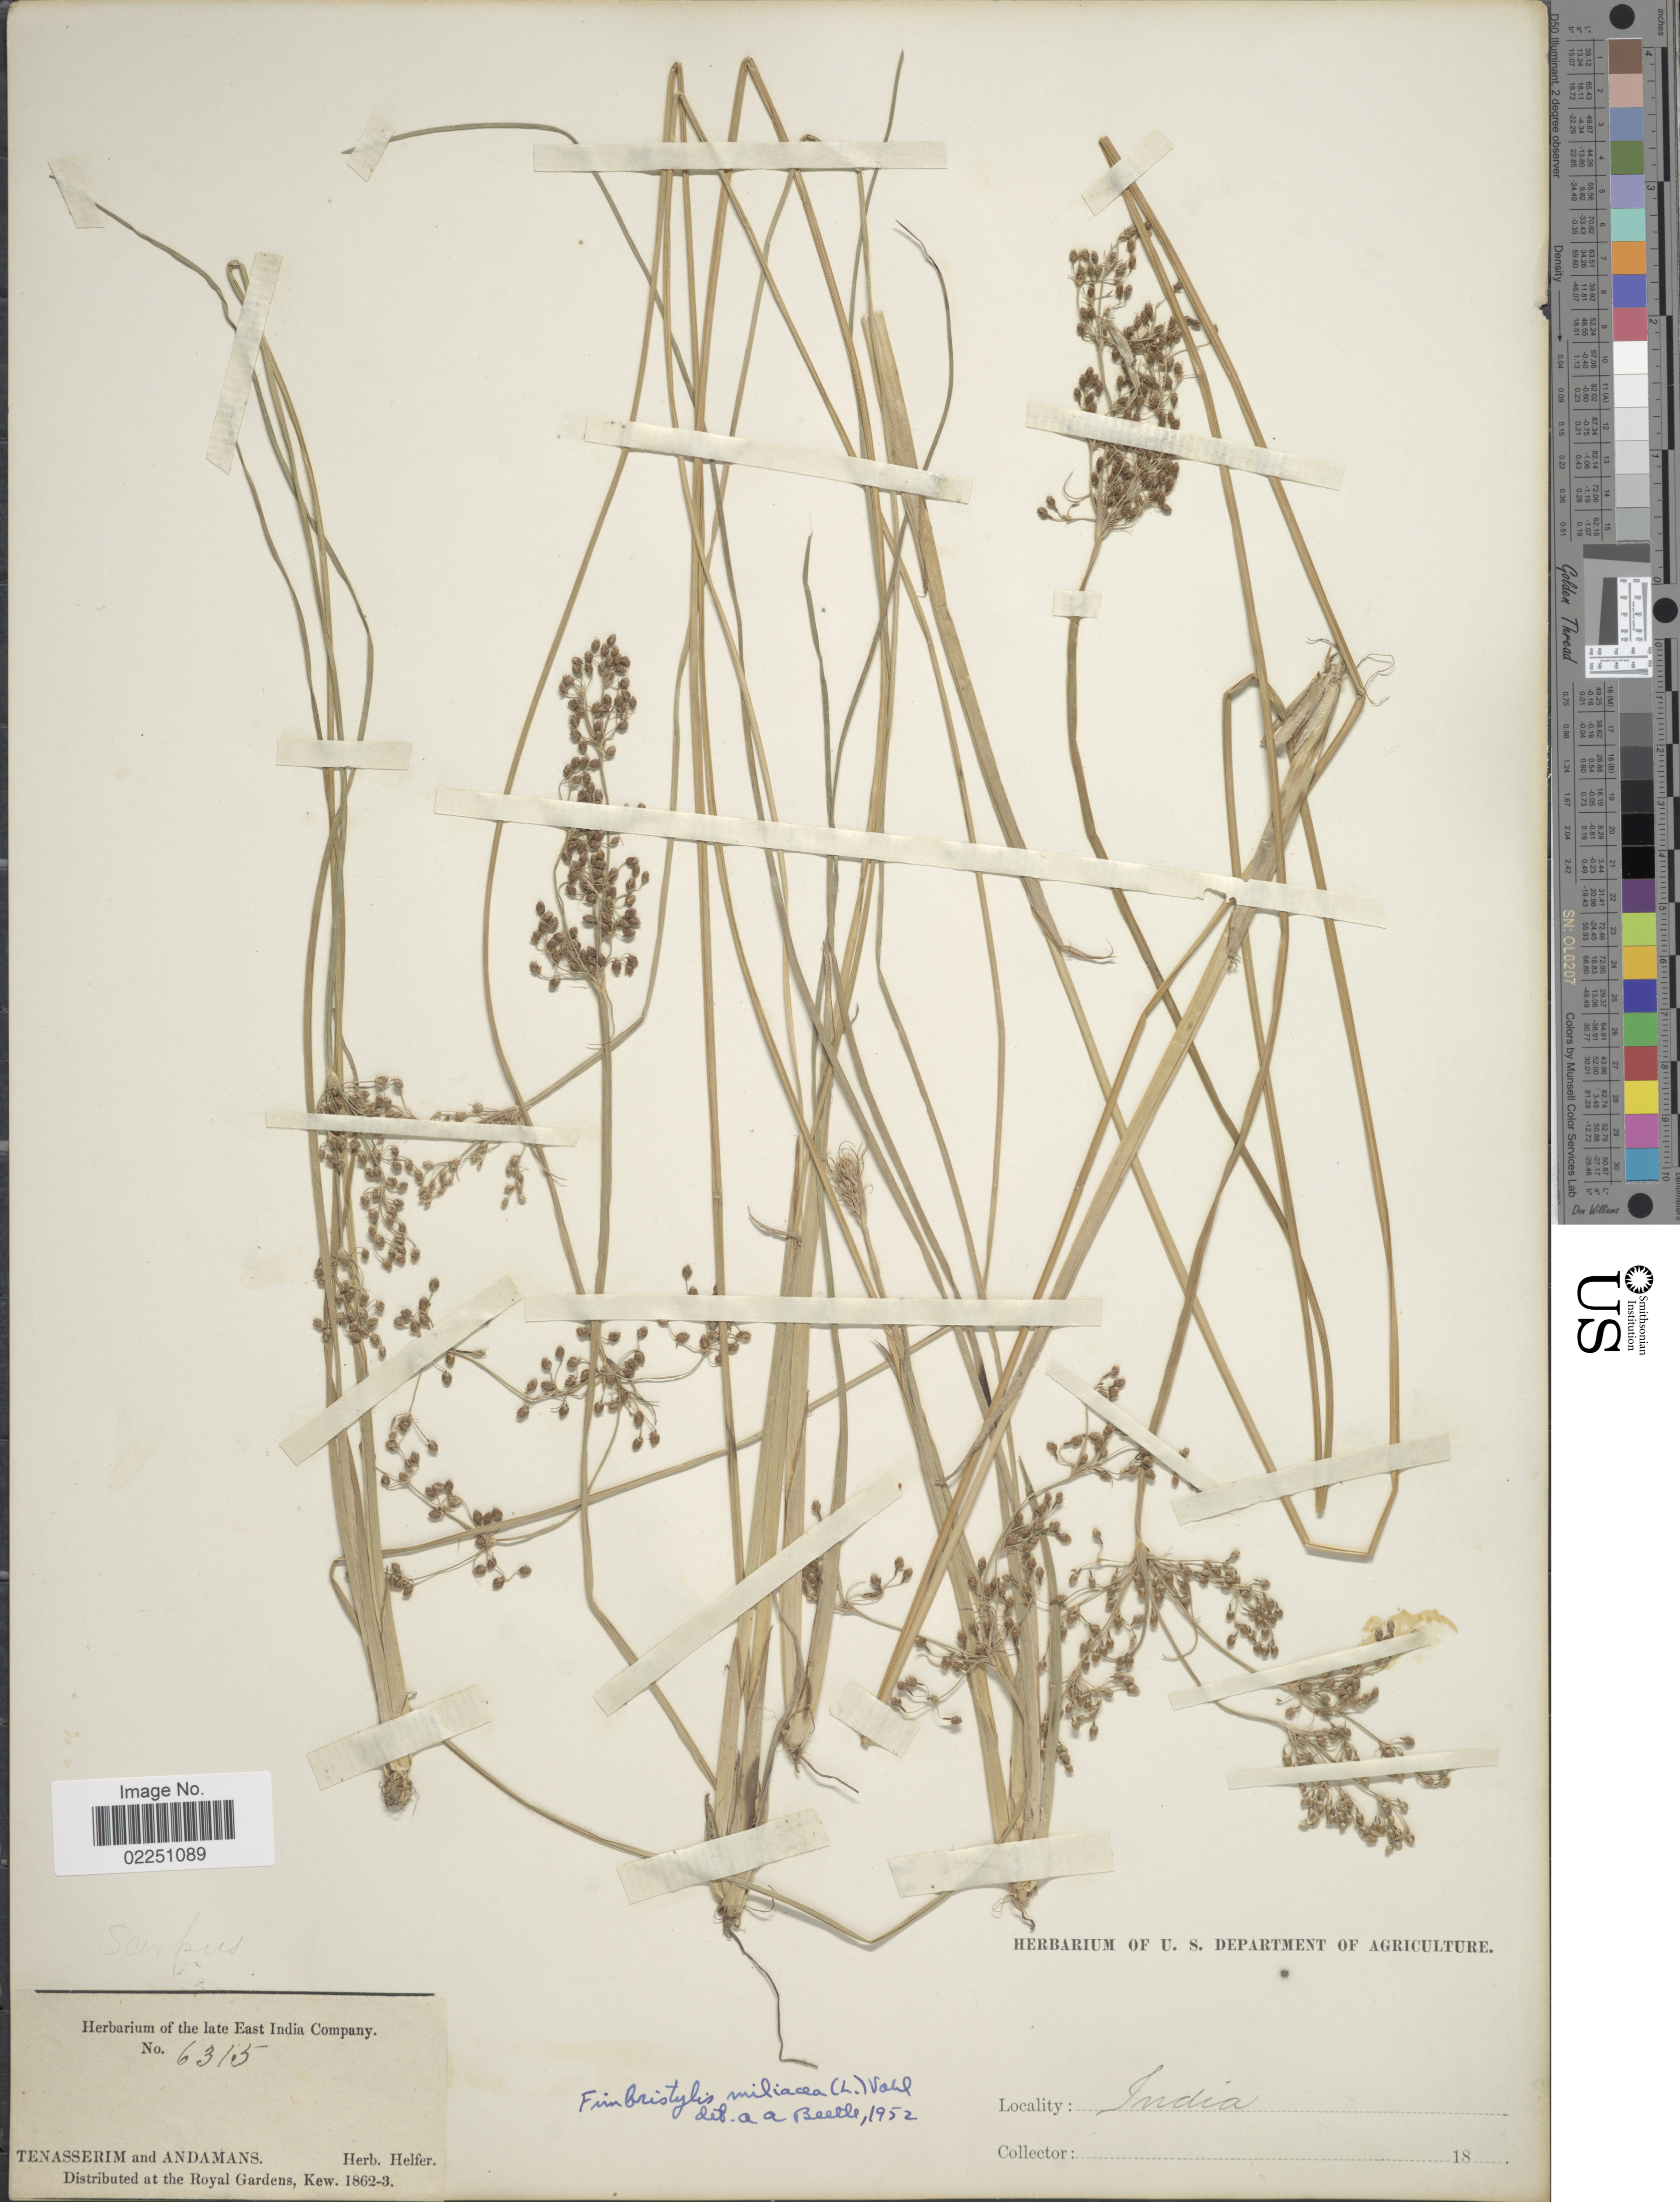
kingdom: Plantae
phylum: Tracheophyta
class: Liliopsida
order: Poales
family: Cyperaceae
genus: Fimbristylis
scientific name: Fimbristylis littoralis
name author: Gaudich.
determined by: Strong, M. T., (US), Smithsonian Institution - National Museum of Natural History (UNITED STATES)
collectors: Ex herb. Helfer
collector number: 6315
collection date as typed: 18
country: India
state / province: Andaman and Nicobar Islands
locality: Tenasserim and Andamans